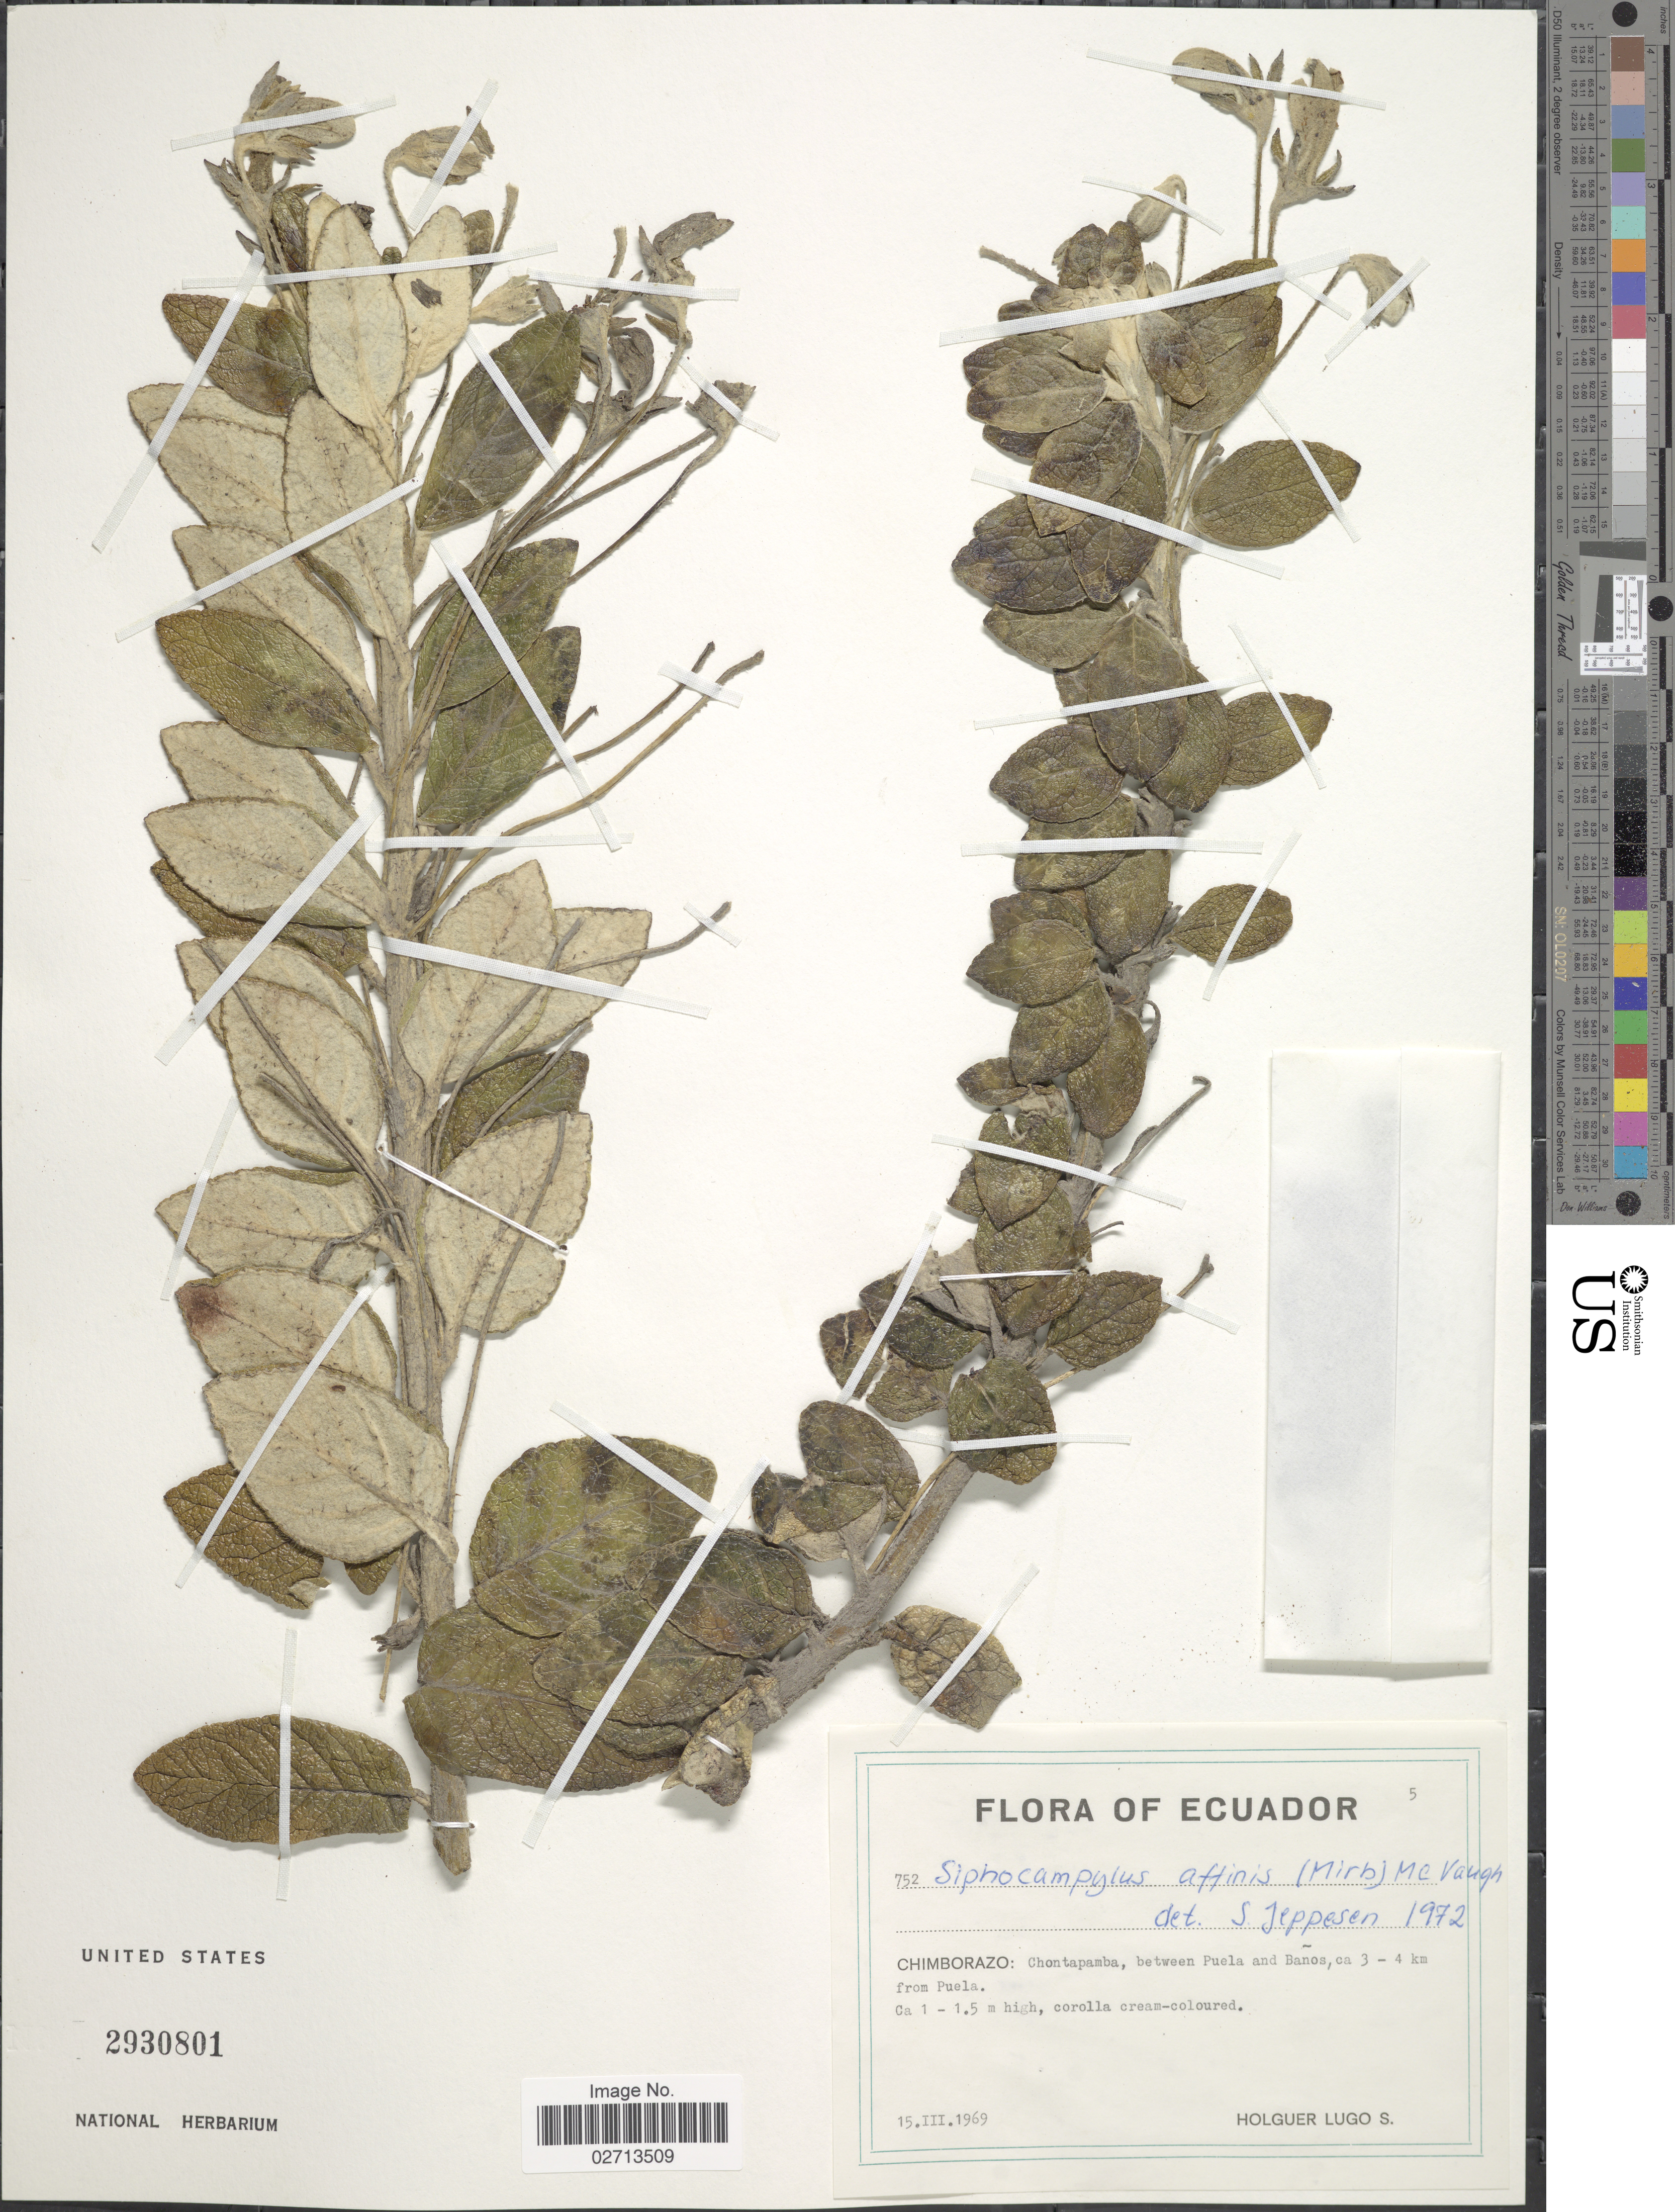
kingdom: Plantae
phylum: Tracheophyta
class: Magnoliopsida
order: Asterales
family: Campanulaceae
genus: Siphocampylus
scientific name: Siphocampylus affinis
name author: (Mirb.) McVaugh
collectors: H. Lugo S.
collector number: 752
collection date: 1969-03-15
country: Ecuador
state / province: Chimborazo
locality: Chontapamba, between Puela and Banos, ca 3 - 4 km from Puela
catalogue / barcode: US 2930801